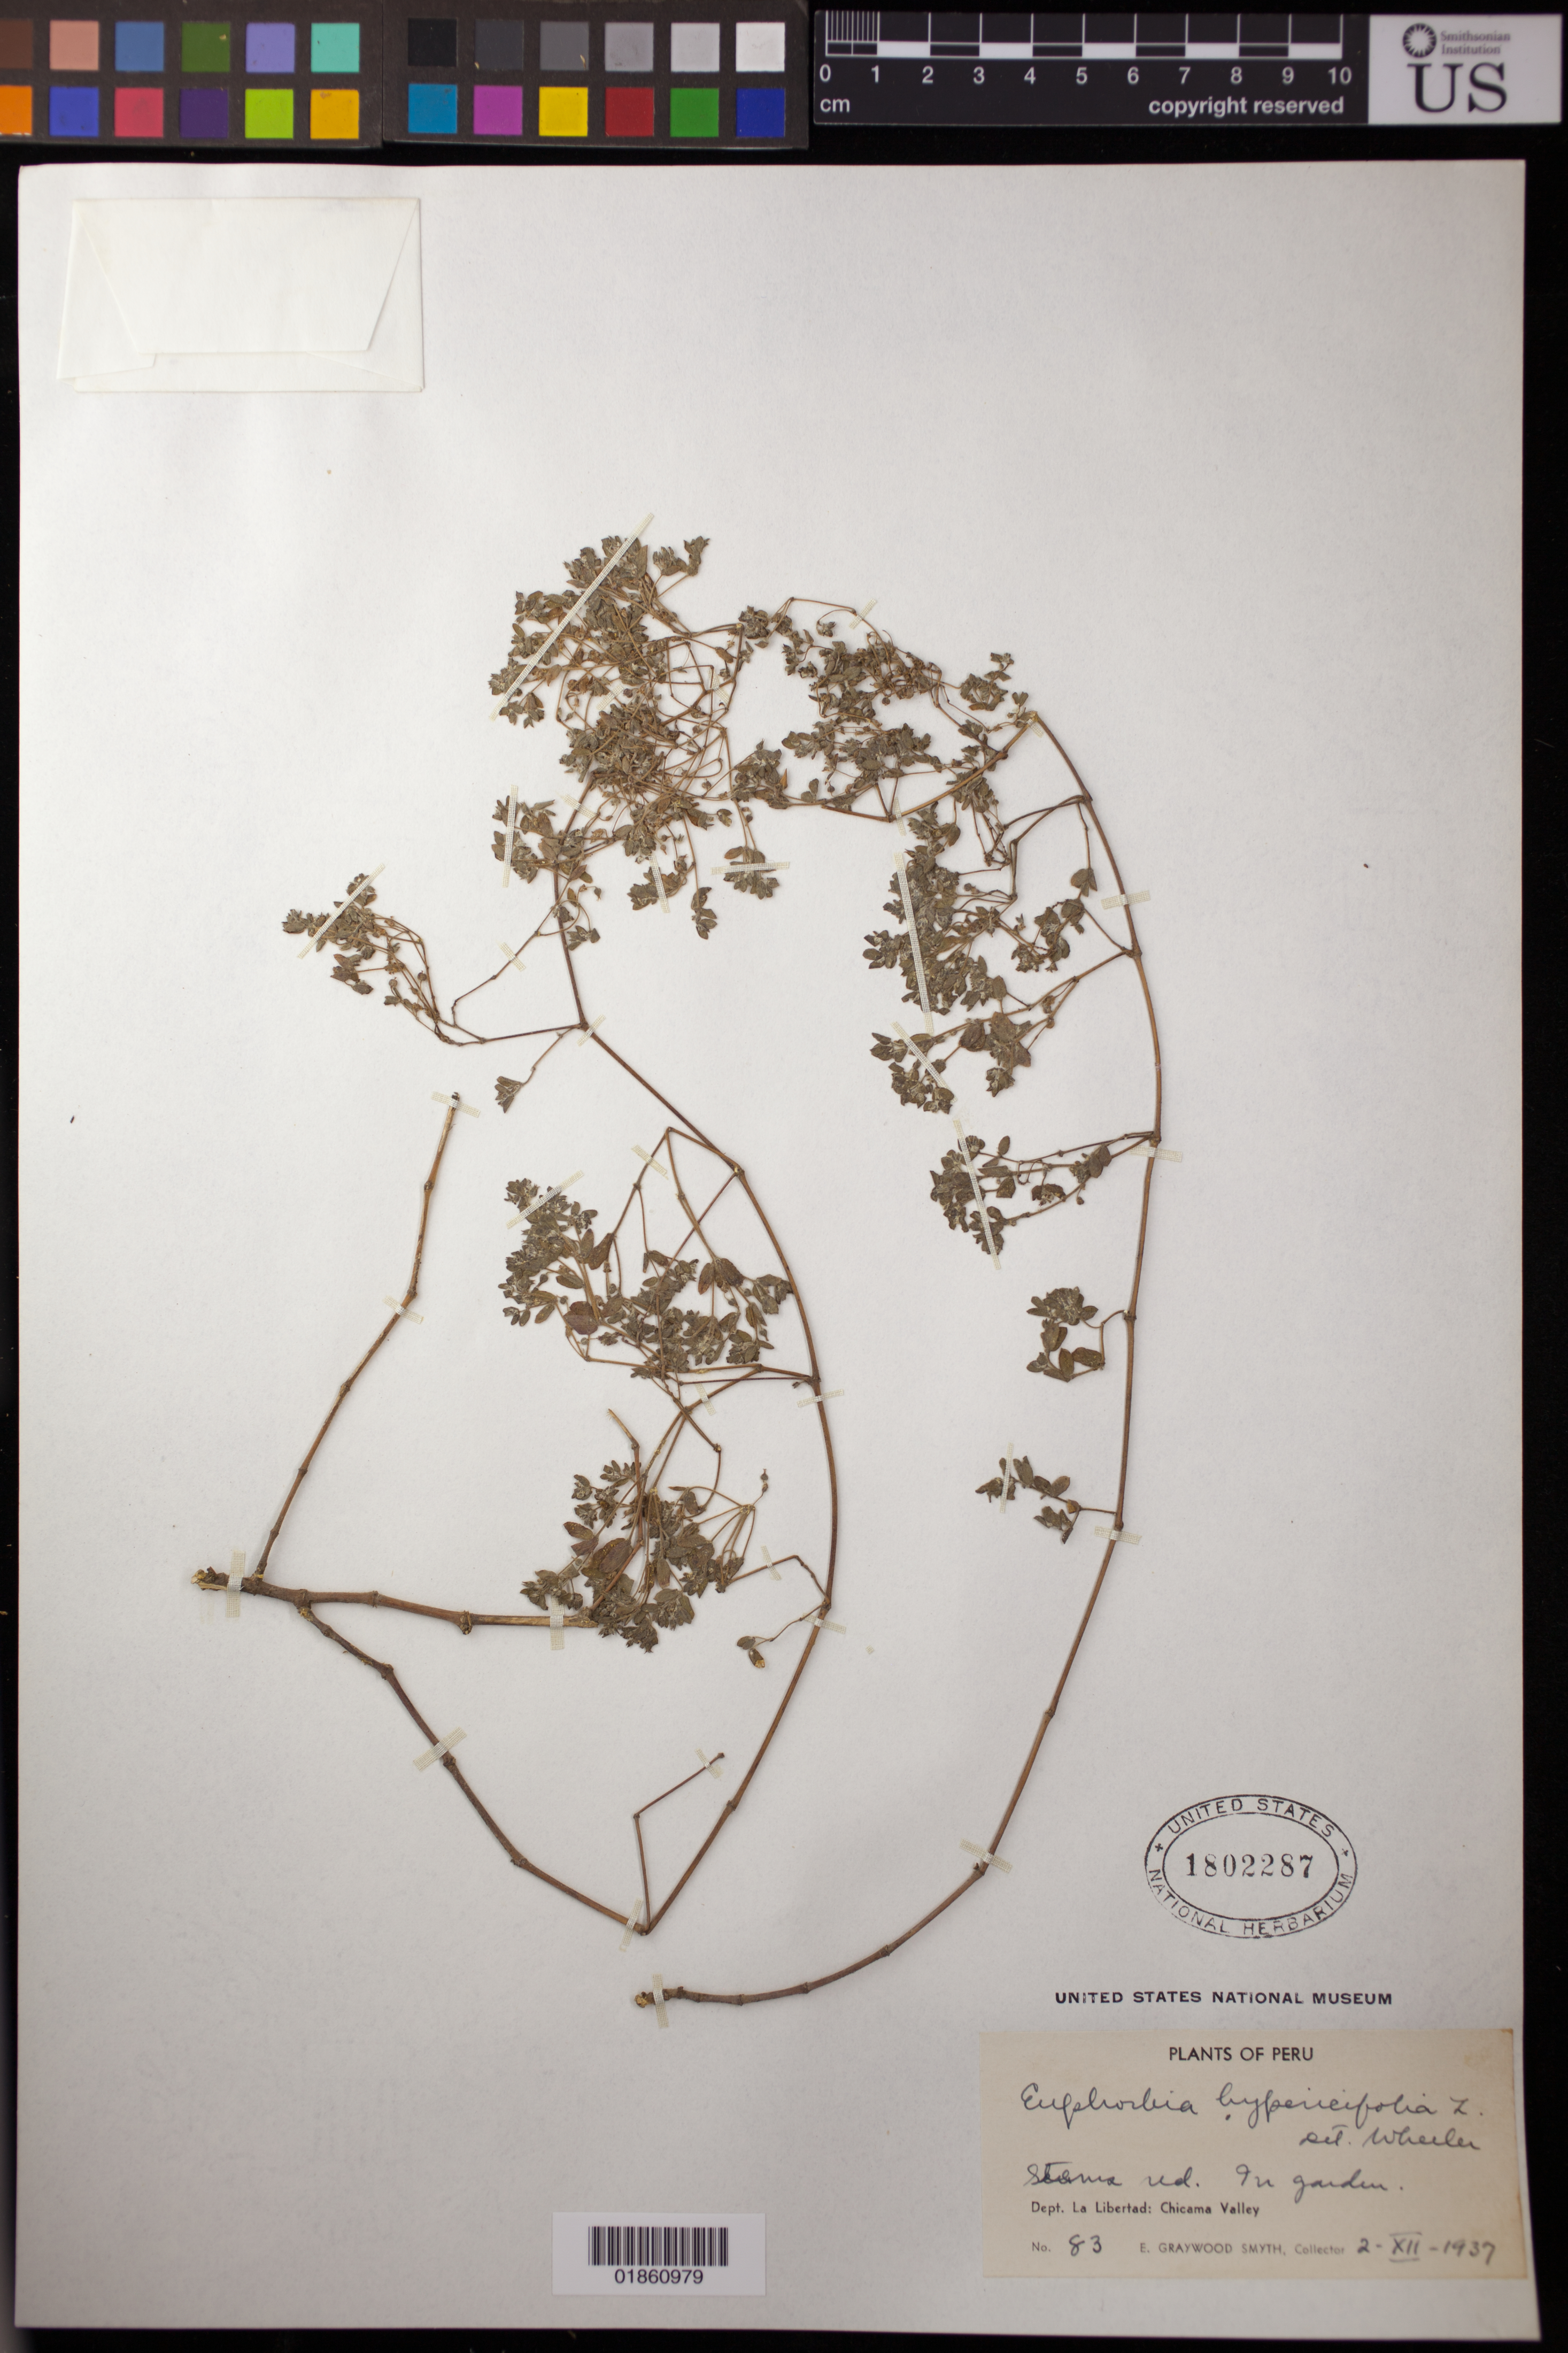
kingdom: Plantae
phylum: Tracheophyta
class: Magnoliopsida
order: Malpighiales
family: Euphorbiaceae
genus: Euphorbia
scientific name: Euphorbia hypericifolia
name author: L.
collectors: E. G. Smyth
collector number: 83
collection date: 1937-12-02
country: Peru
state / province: La Libertad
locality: Chicama Valley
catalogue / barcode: US 1802287